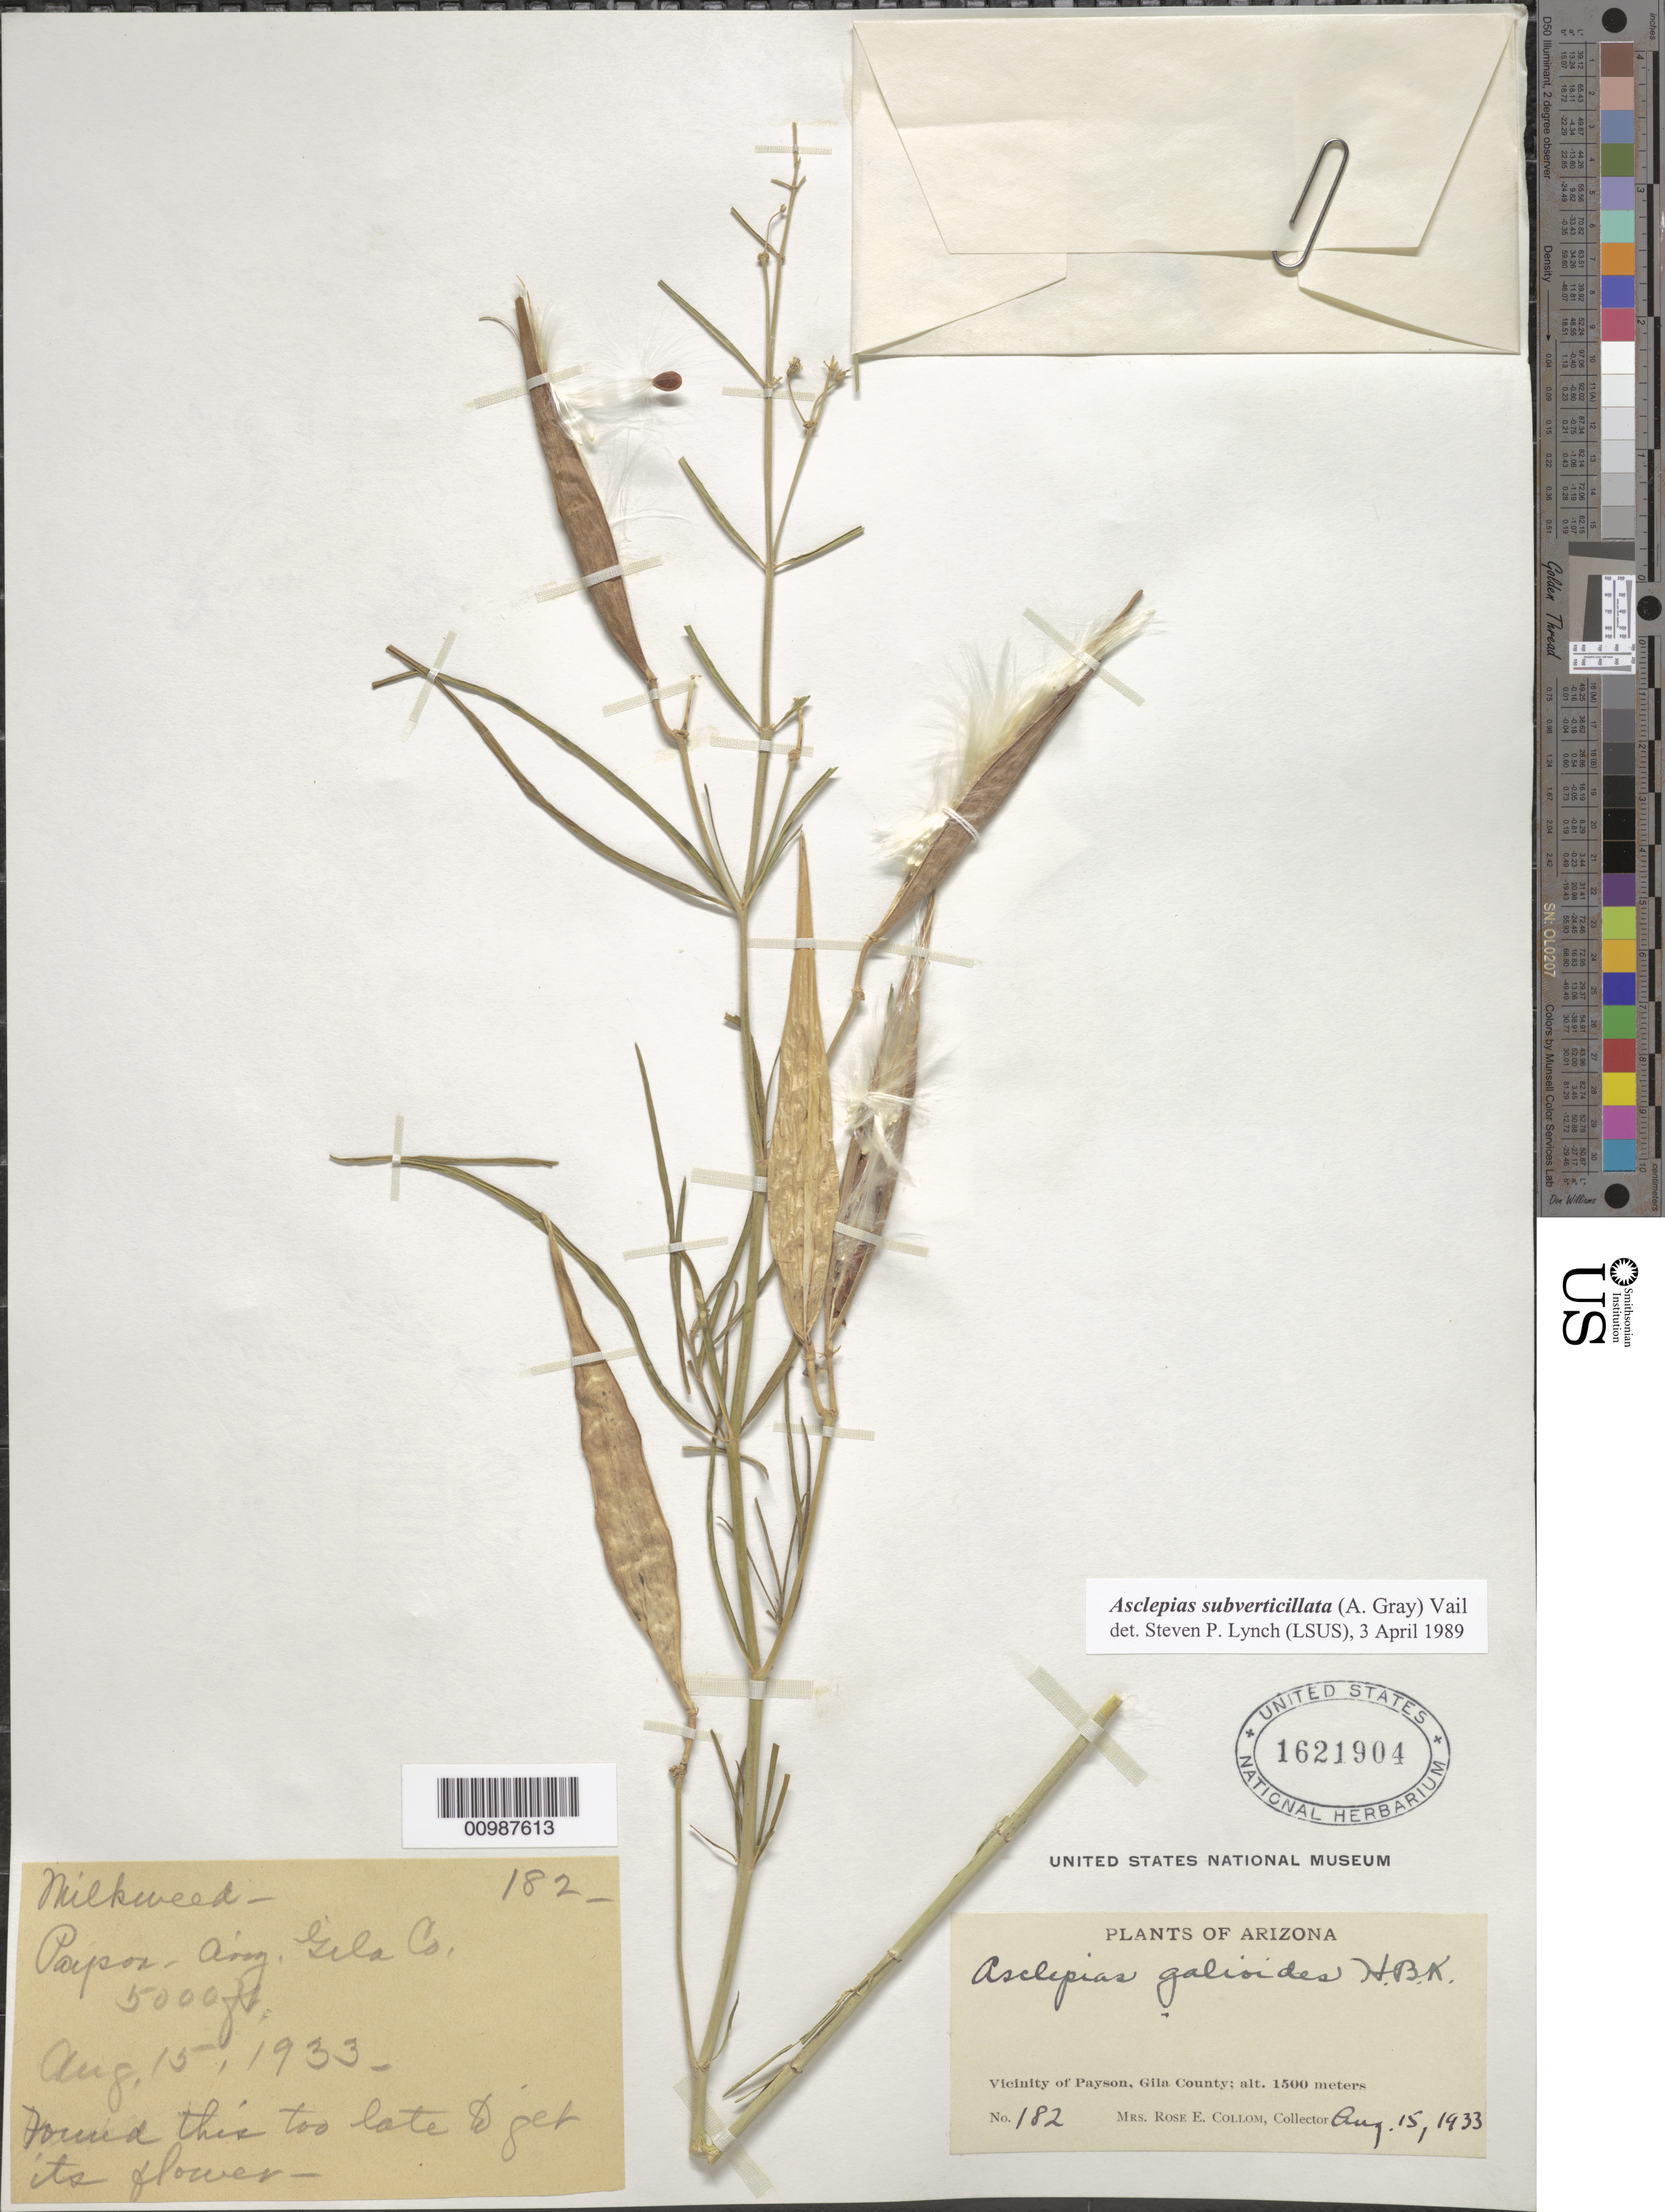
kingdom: Plantae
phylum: Tracheophyta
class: Magnoliopsida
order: Gentianales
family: Apocynaceae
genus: Asclepias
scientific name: Asclepias subverticillata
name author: (A. Gray) Vail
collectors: R. E. Collom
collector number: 182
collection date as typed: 15 Aug 1933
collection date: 1933-08-15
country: United States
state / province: Arizona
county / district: Gila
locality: Vicinity of Payson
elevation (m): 1500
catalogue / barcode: US 1621904